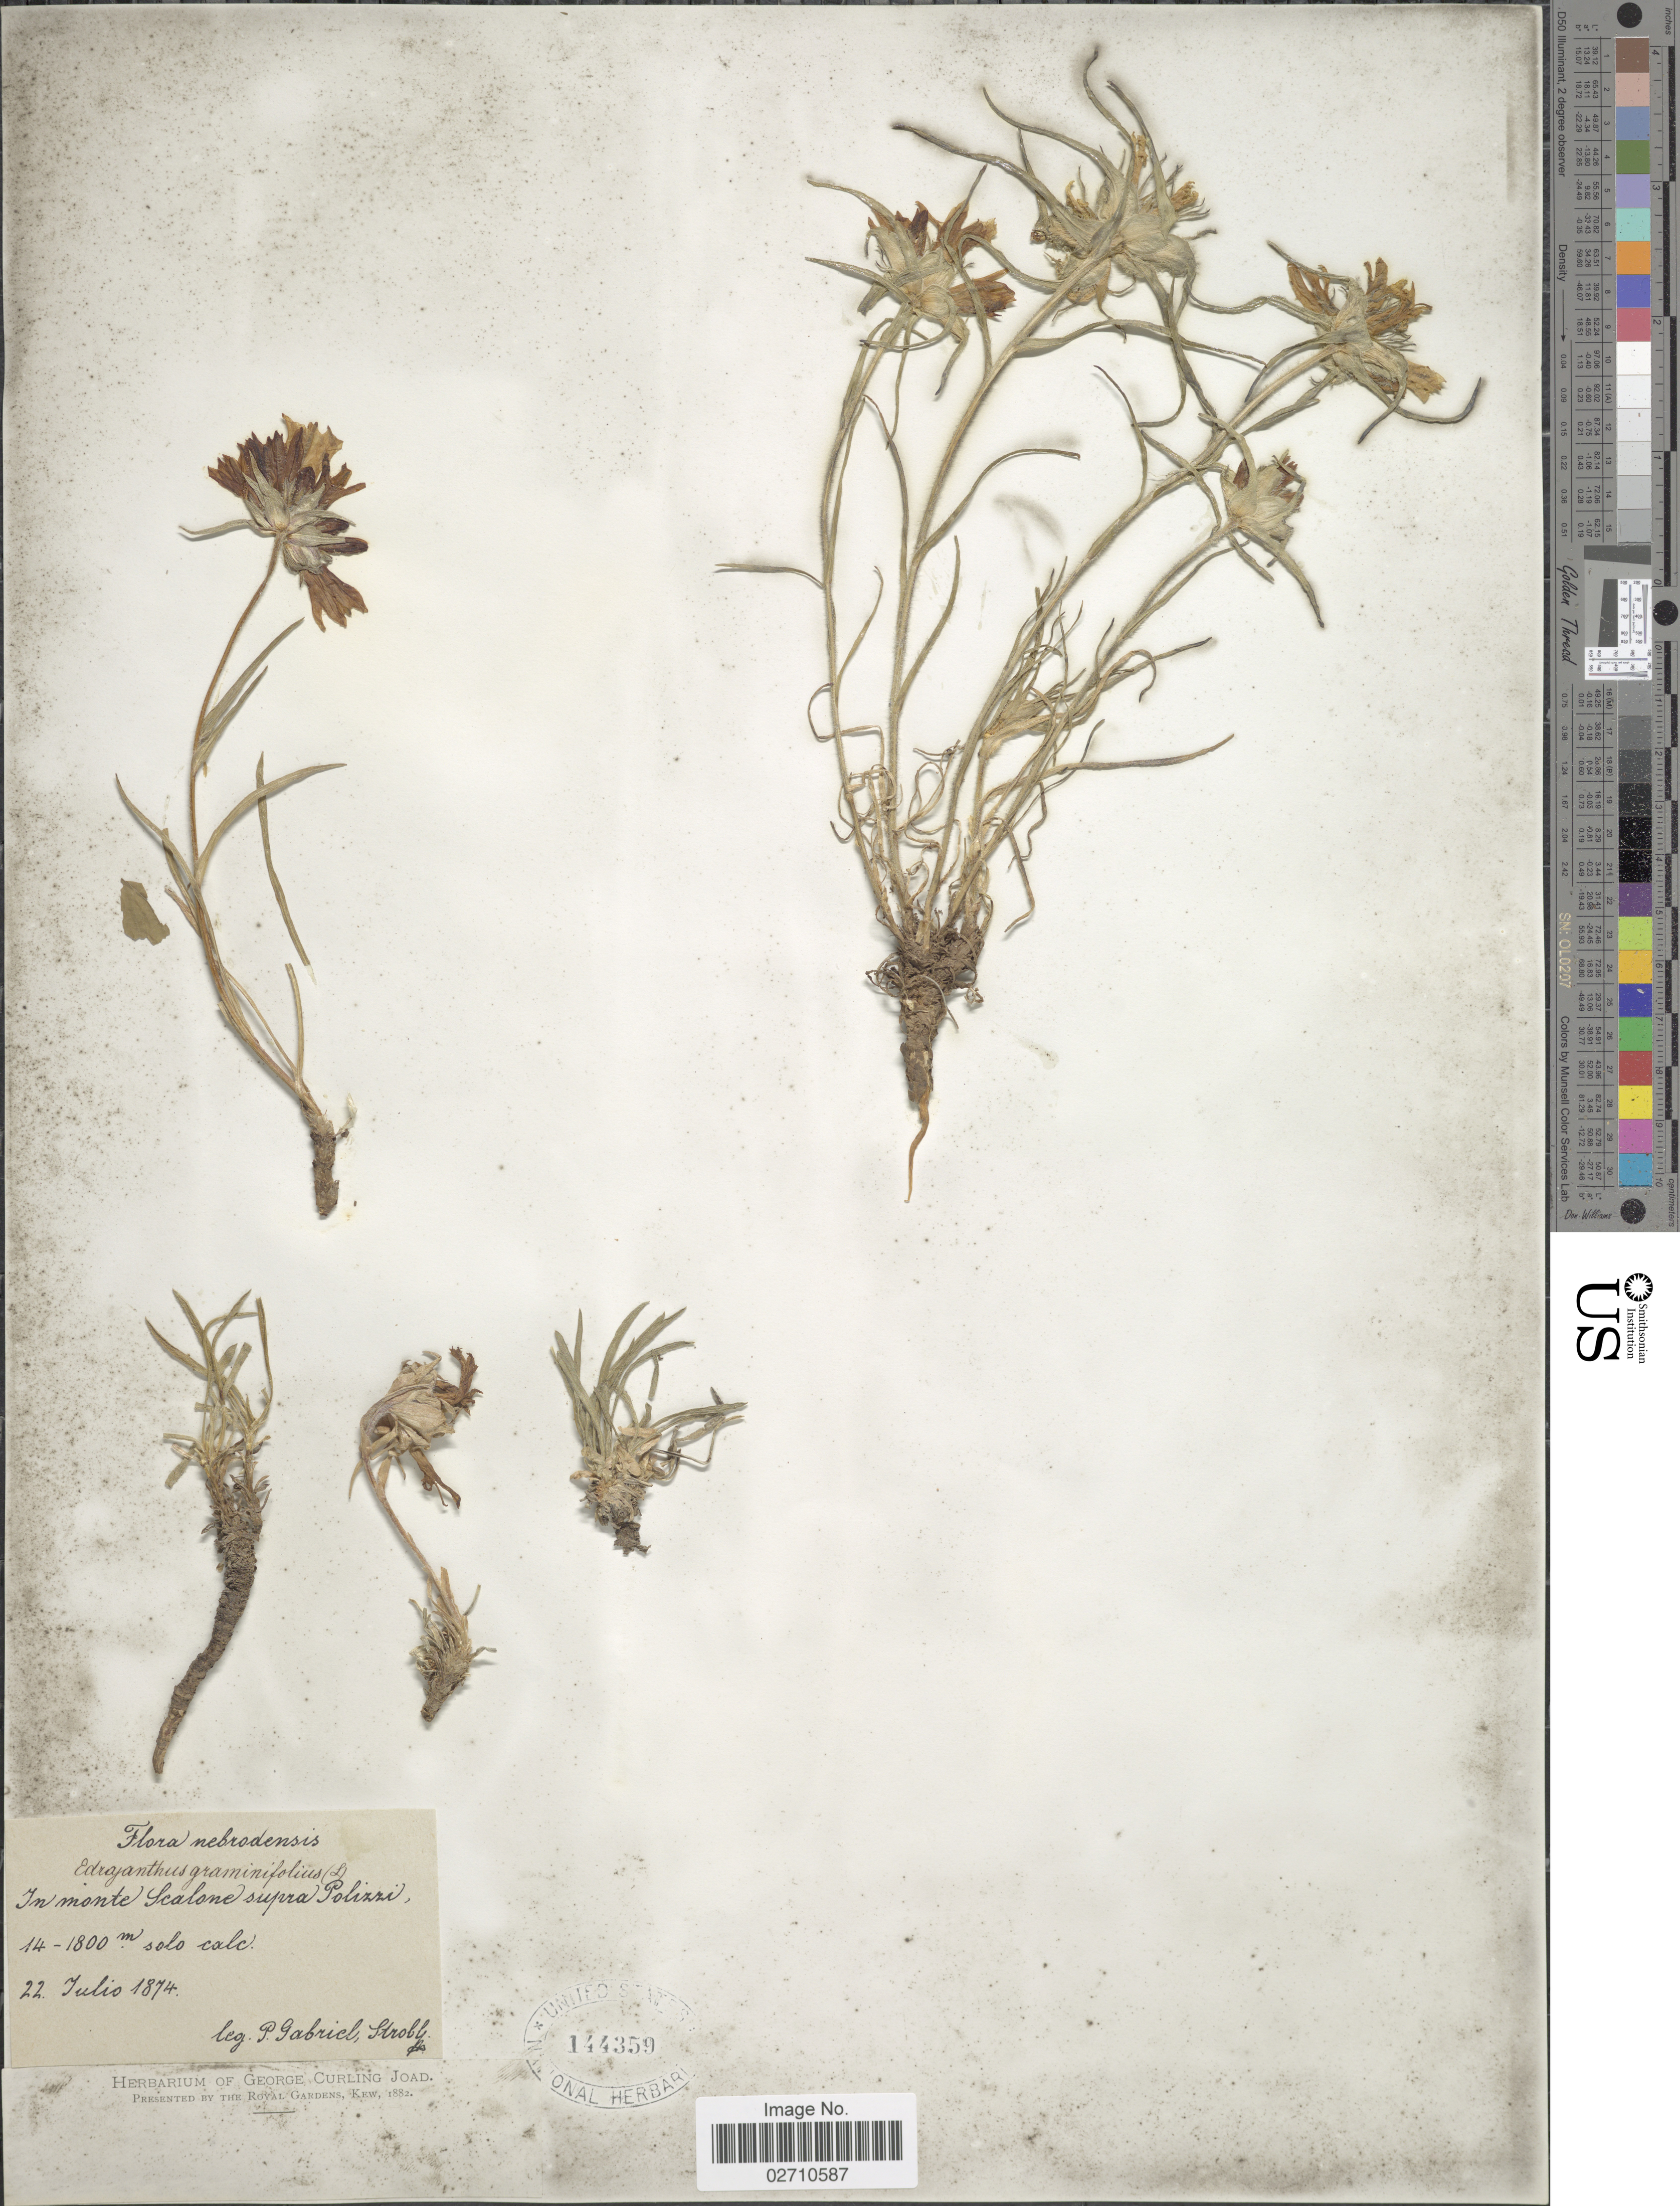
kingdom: Plantae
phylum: Tracheophyta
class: Magnoliopsida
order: Asterales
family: Campanulaceae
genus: Edraianthus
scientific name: Edraianthus graminifolius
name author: (L.) A. DC.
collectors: P. G. Strobl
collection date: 1874-07-22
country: Italy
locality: In monte Scalone supra Polizzi.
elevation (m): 1400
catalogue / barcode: US 144359